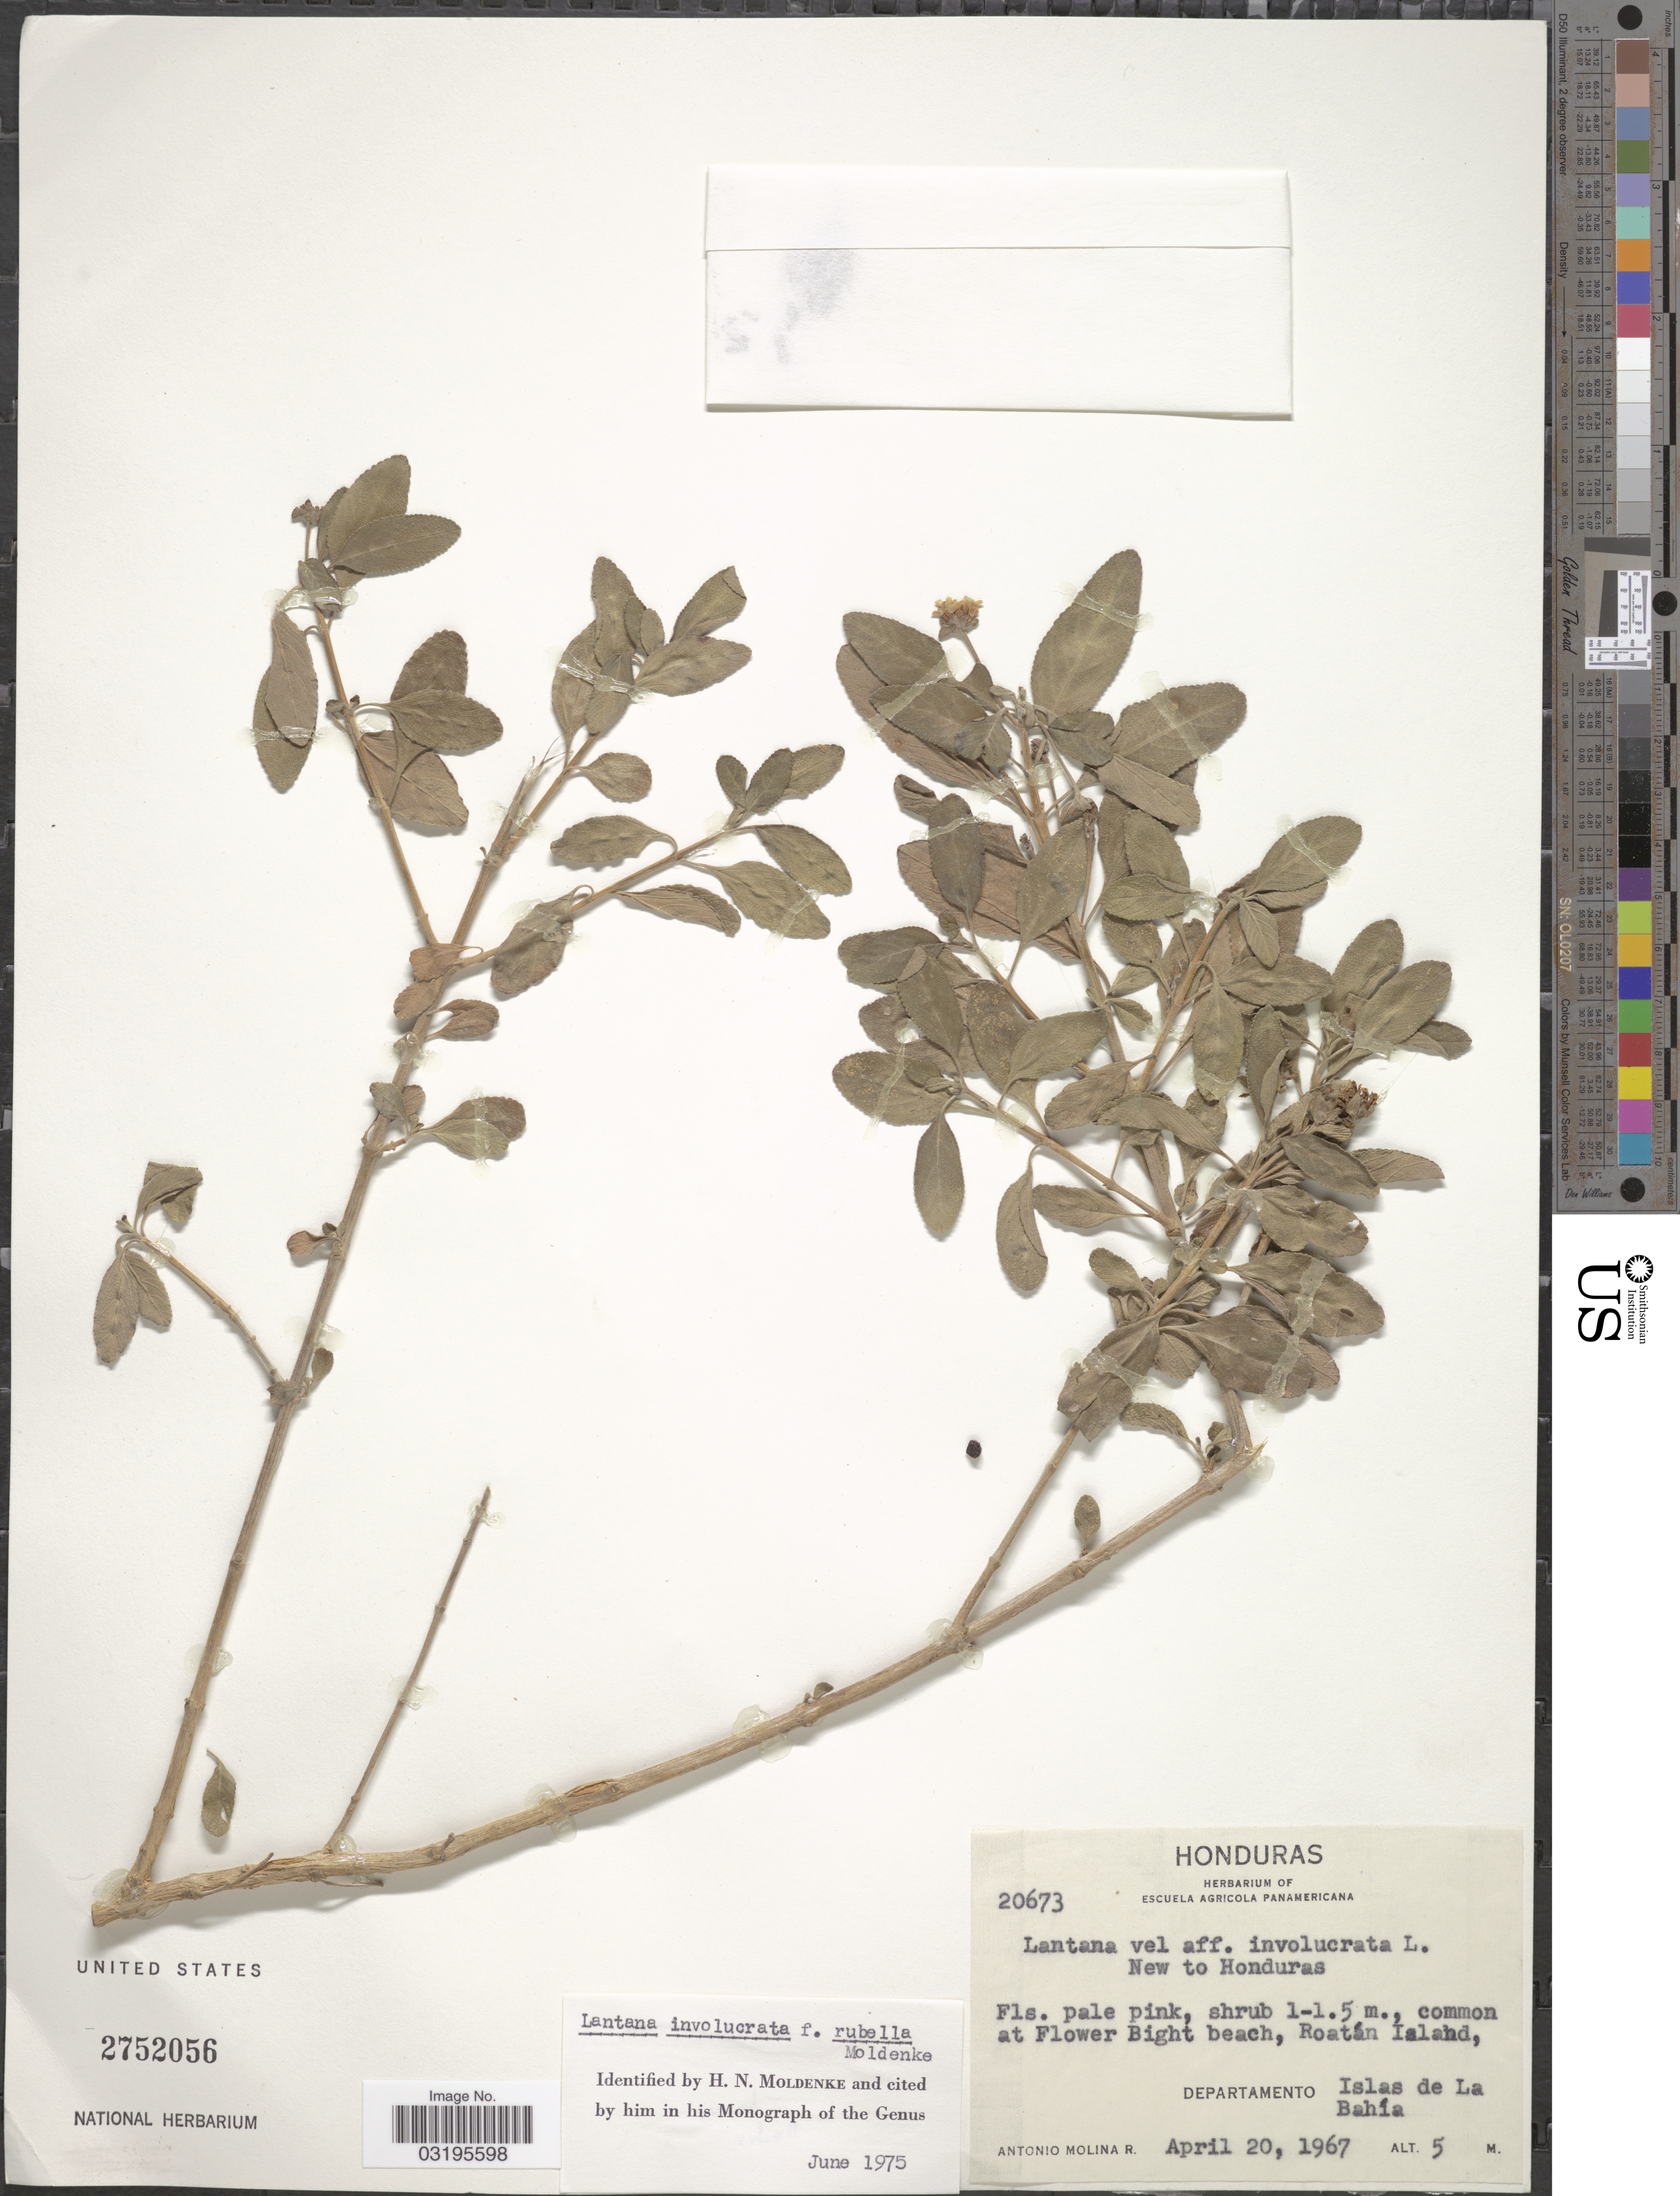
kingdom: Plantae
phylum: Tracheophyta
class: Magnoliopsida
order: Lamiales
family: Verbenaceae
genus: Lantana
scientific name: Lantana involucrata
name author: L.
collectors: A. Molina R.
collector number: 20673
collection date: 1967-04-20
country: Honduras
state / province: Islas de la Bahía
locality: Common at Flower Bight beach, Roatán Island, Departamento Islas de la Bahía.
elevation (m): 5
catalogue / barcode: US 2752056